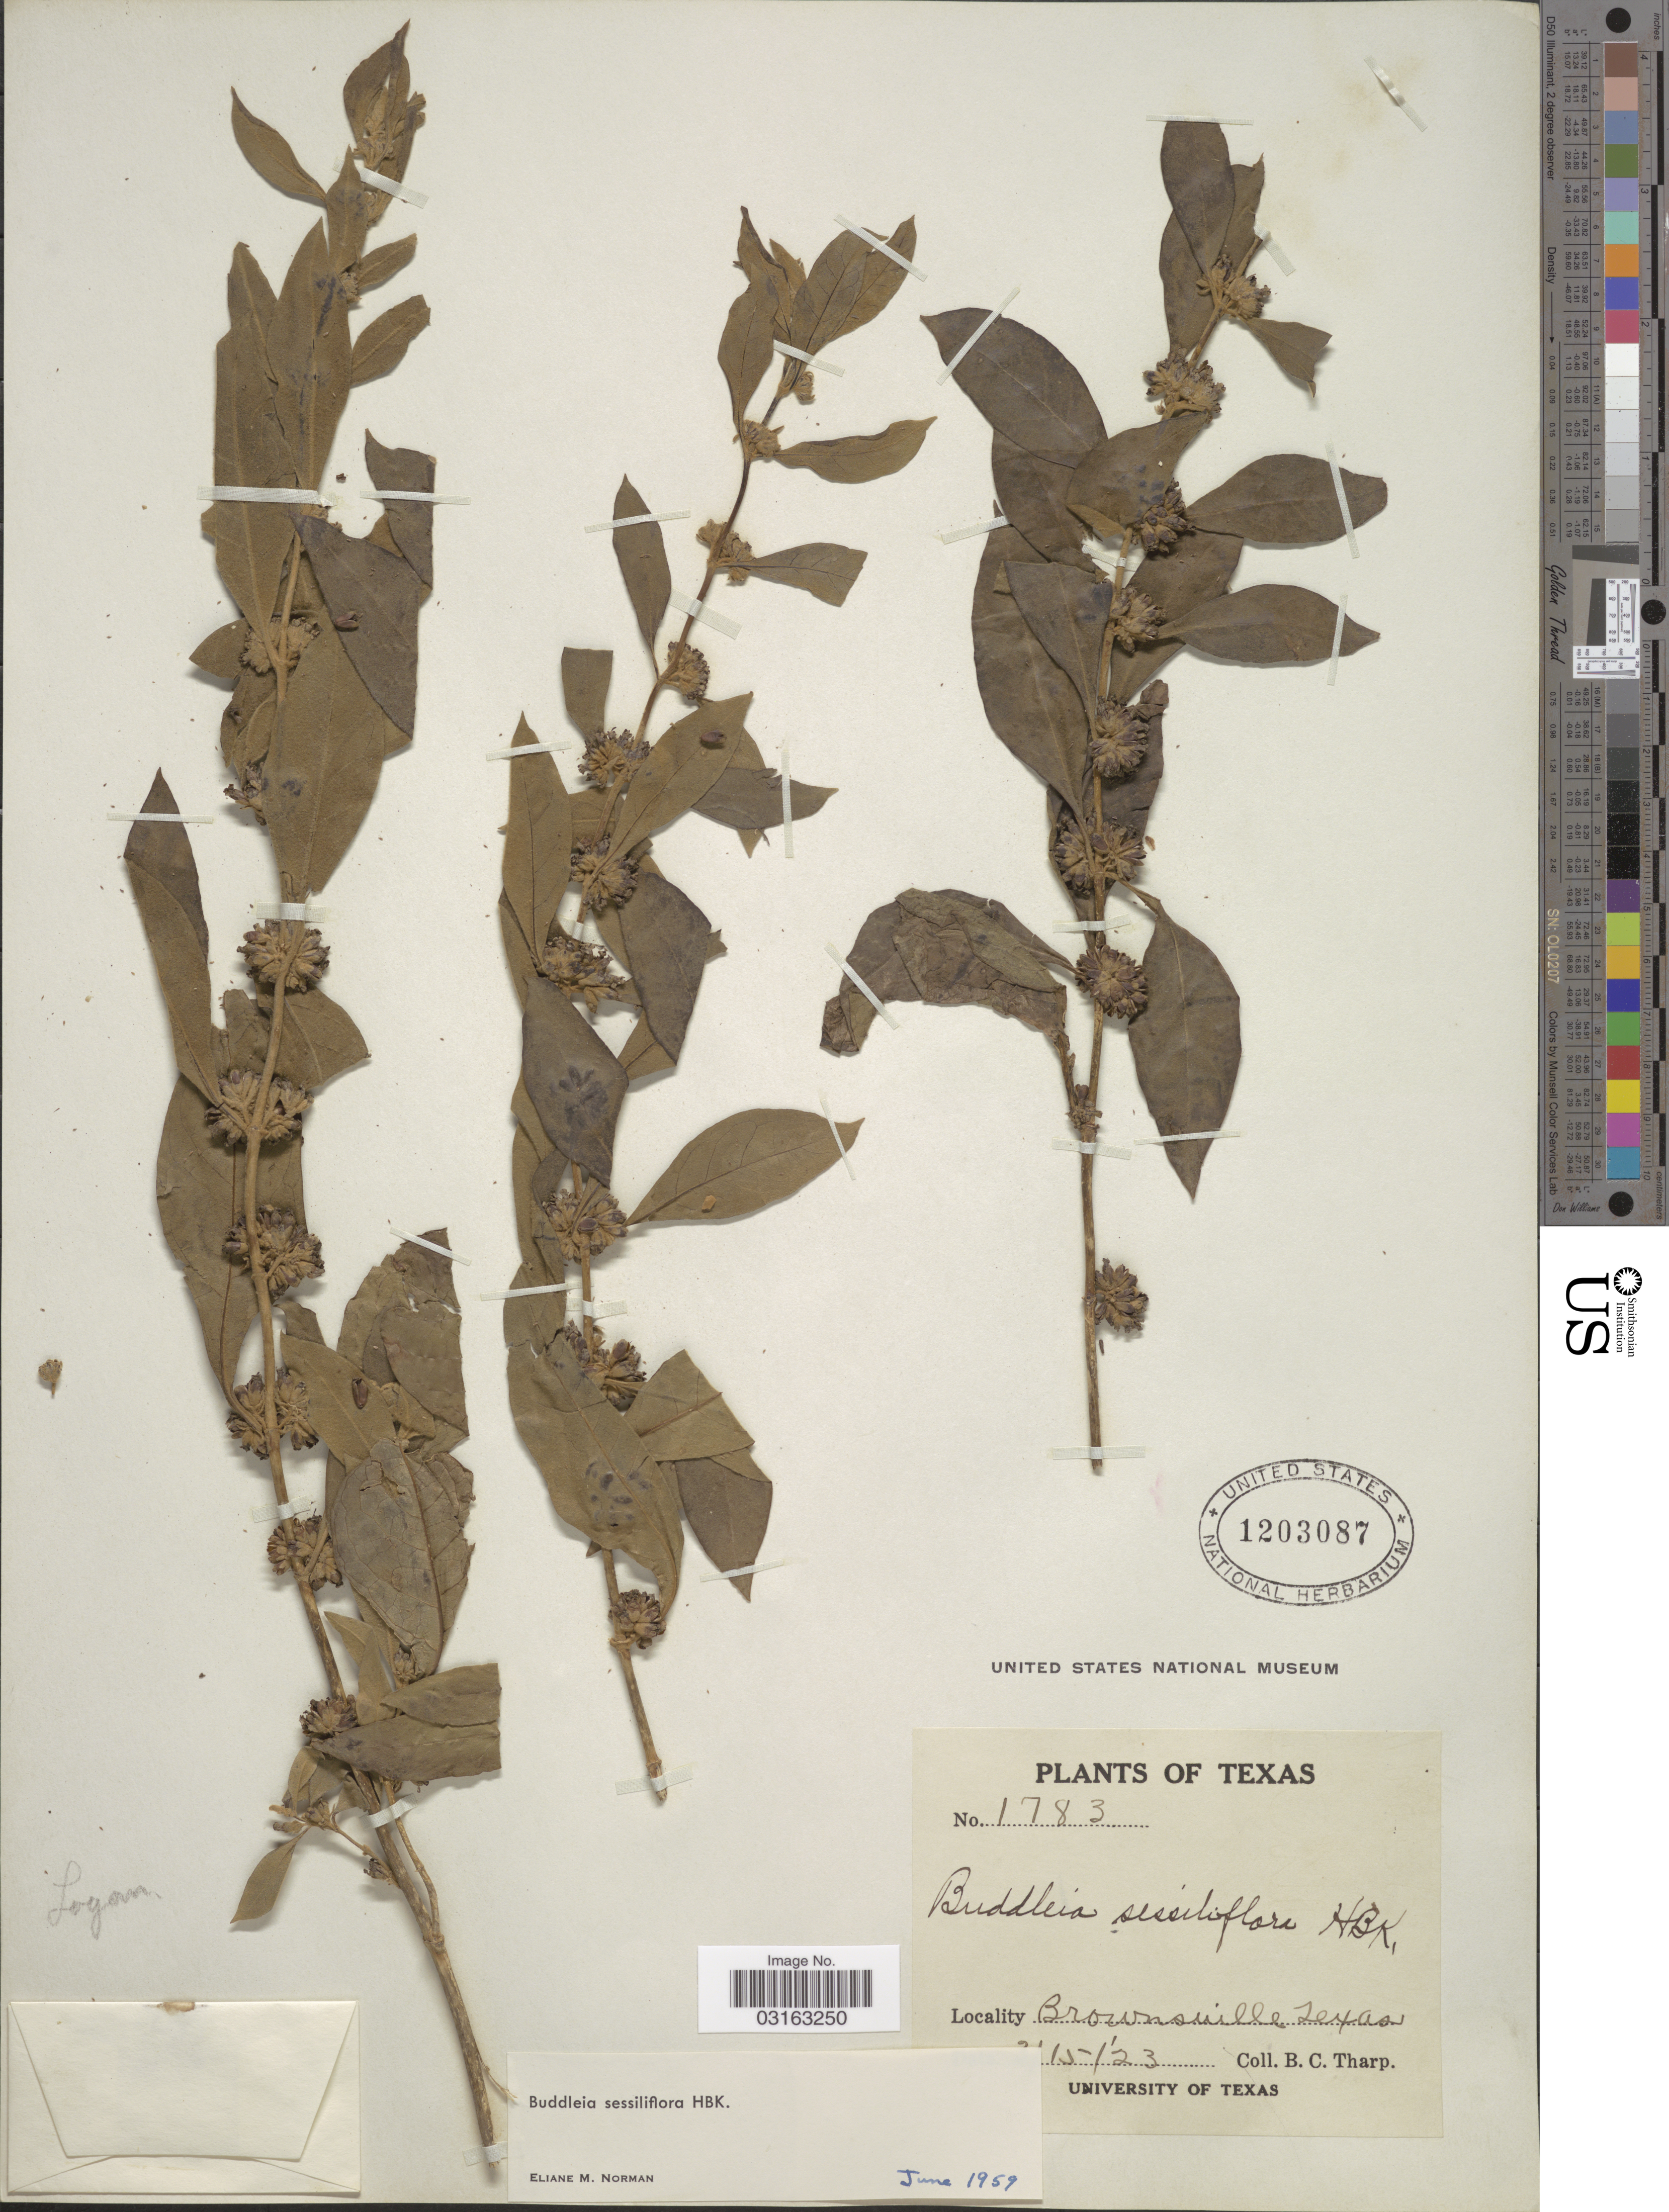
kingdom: Plantae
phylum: Tracheophyta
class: Magnoliopsida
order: Lamiales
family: Scrophulariaceae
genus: Buddleja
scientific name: Buddleja sessiliflora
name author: Kunth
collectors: B. C. Tharp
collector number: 1783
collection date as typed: Transcribed d/m/y: 5/2/23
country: United States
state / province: Texas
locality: Brownsville.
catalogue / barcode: US 1203087